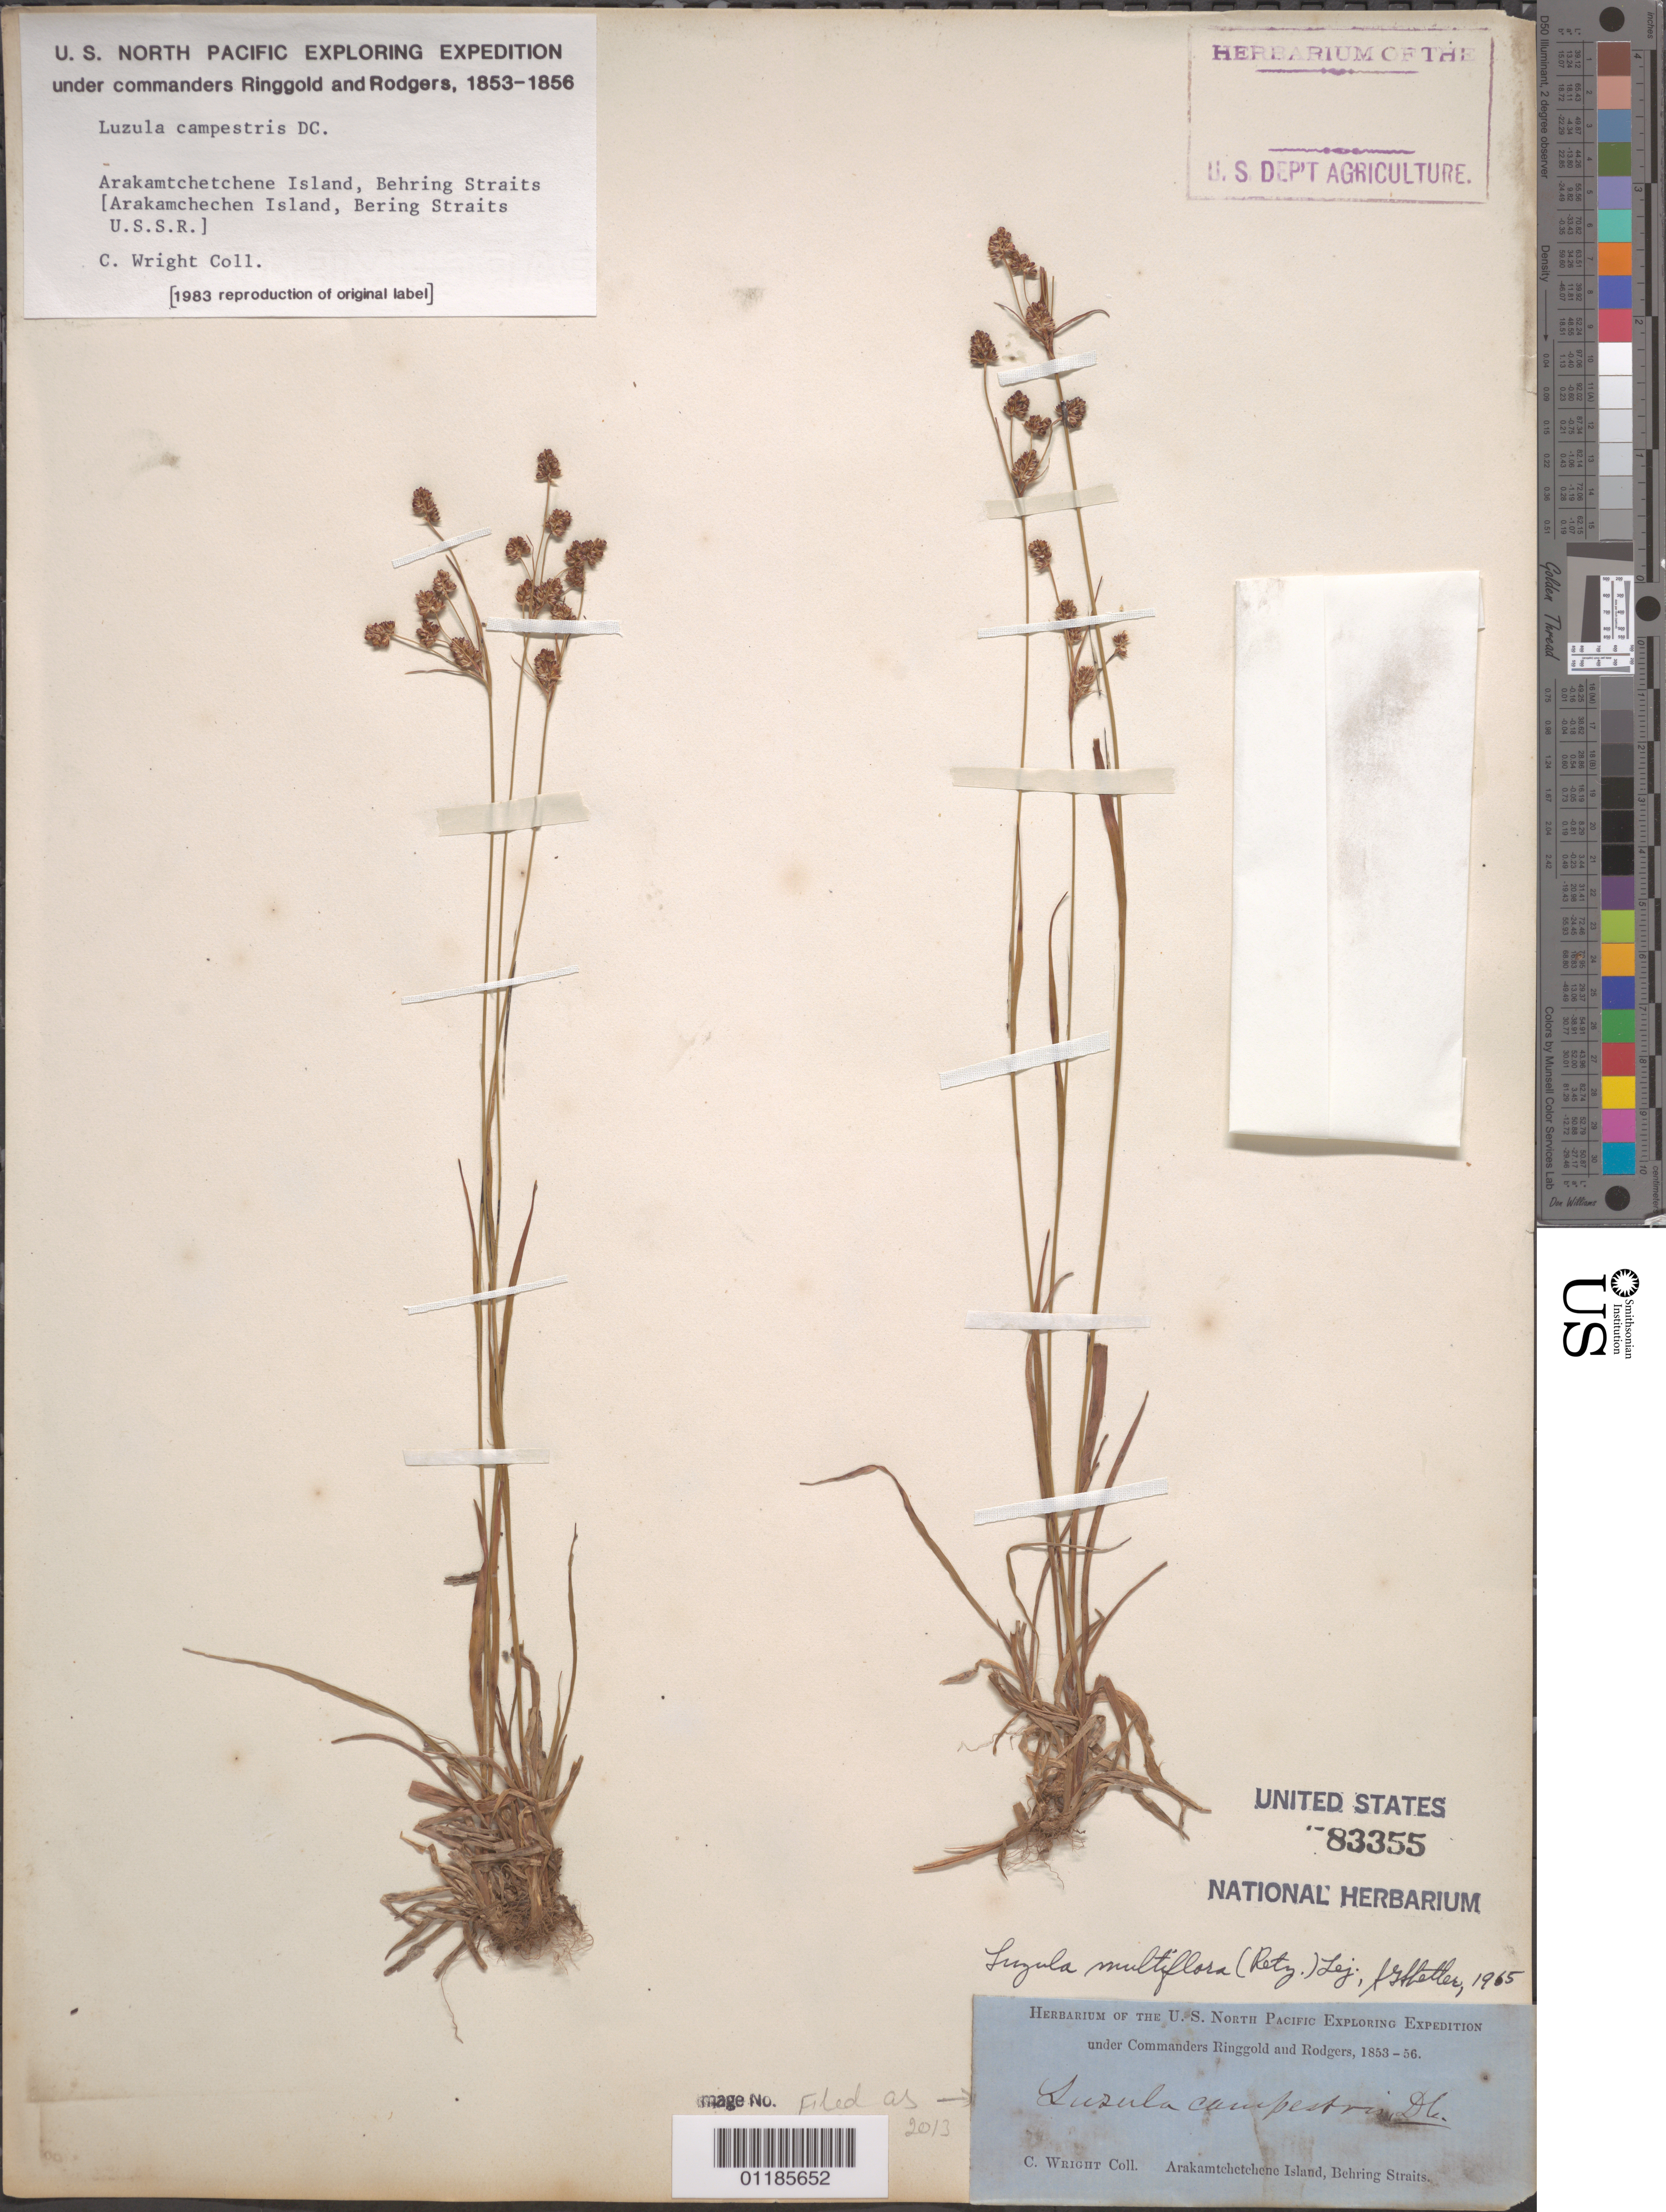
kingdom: Plantae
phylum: Tracheophyta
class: Liliopsida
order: Poales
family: Juncaceae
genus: Luzula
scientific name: Luzula campestris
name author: (L.) DC.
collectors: C. Wright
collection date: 1853/1856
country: Russian Federation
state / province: Chukotka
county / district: Bering Strait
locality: Arakamtchetchene I.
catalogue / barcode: US 83355